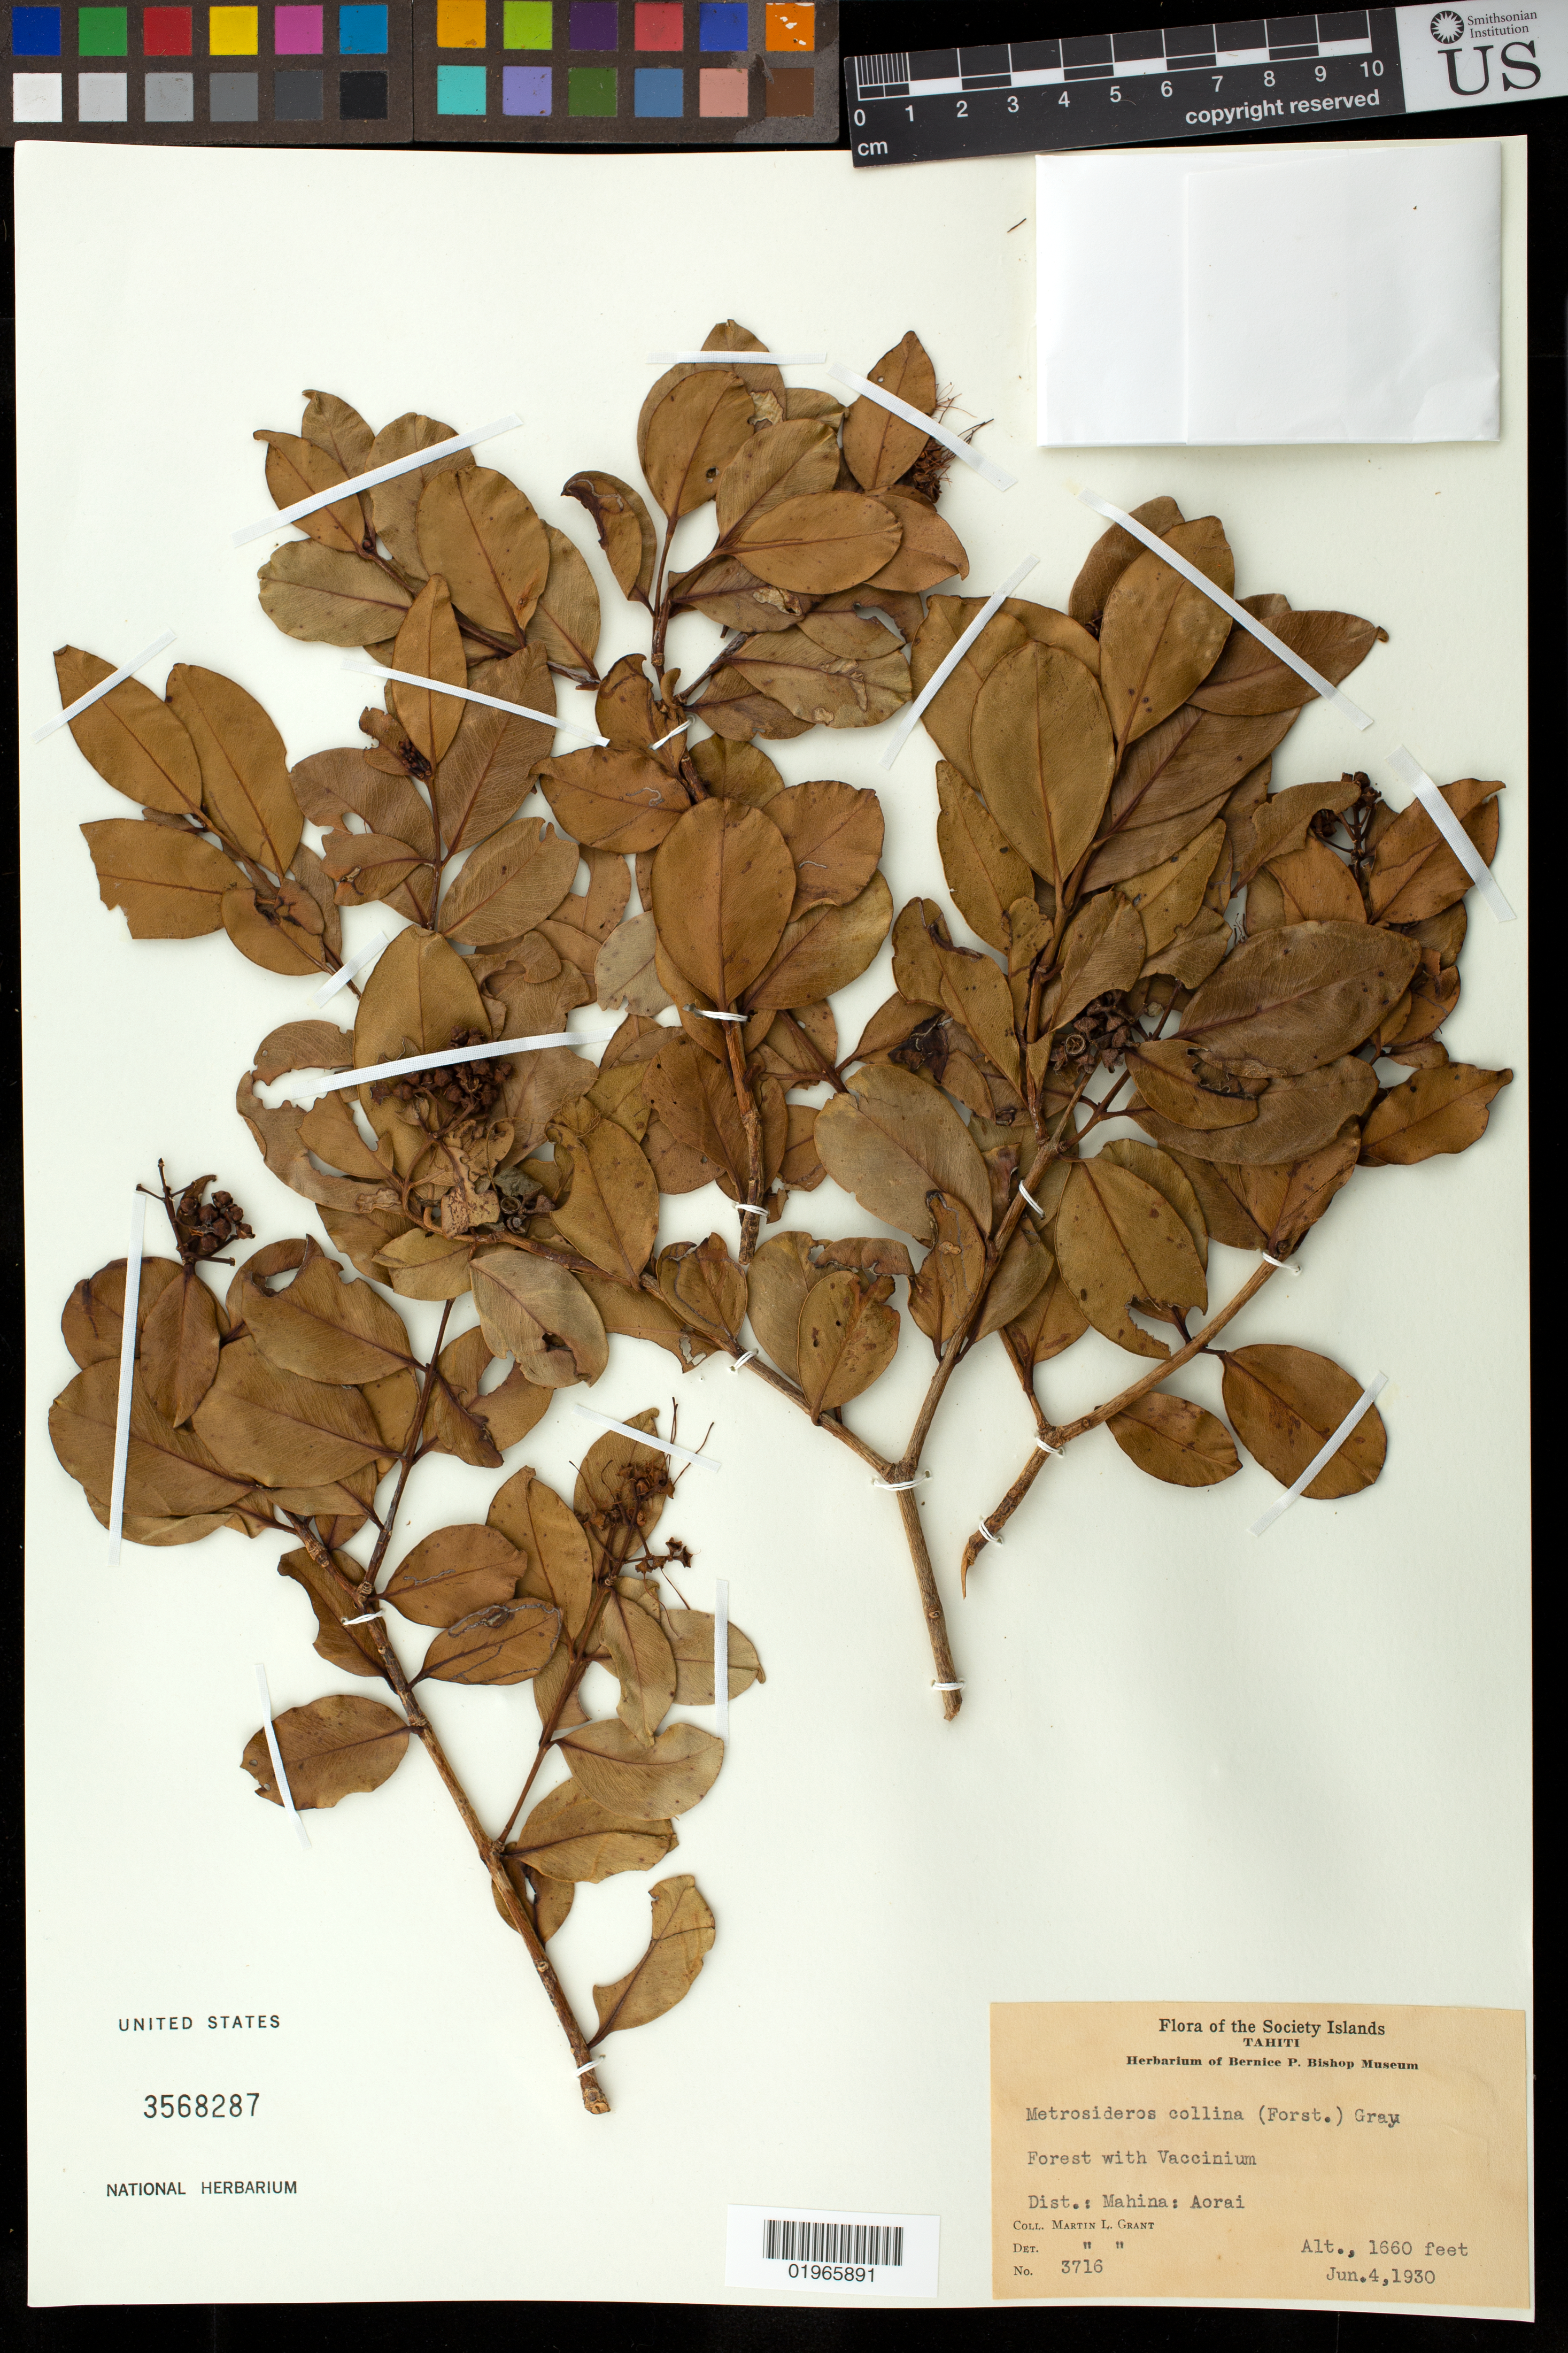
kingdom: Plantae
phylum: Tracheophyta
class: Magnoliopsida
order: Myrtales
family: Myrtaceae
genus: Metrosideros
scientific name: Metrosideros collina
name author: (J.R. Forst. & G. Forst.) A. Gray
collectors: M. L. Grant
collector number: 3716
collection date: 1930-06-04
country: French Polynesia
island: Tahiti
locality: Society Islands. Tahiti. District: Mahina: Aorai.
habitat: Forest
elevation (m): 506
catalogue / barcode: US 3568287